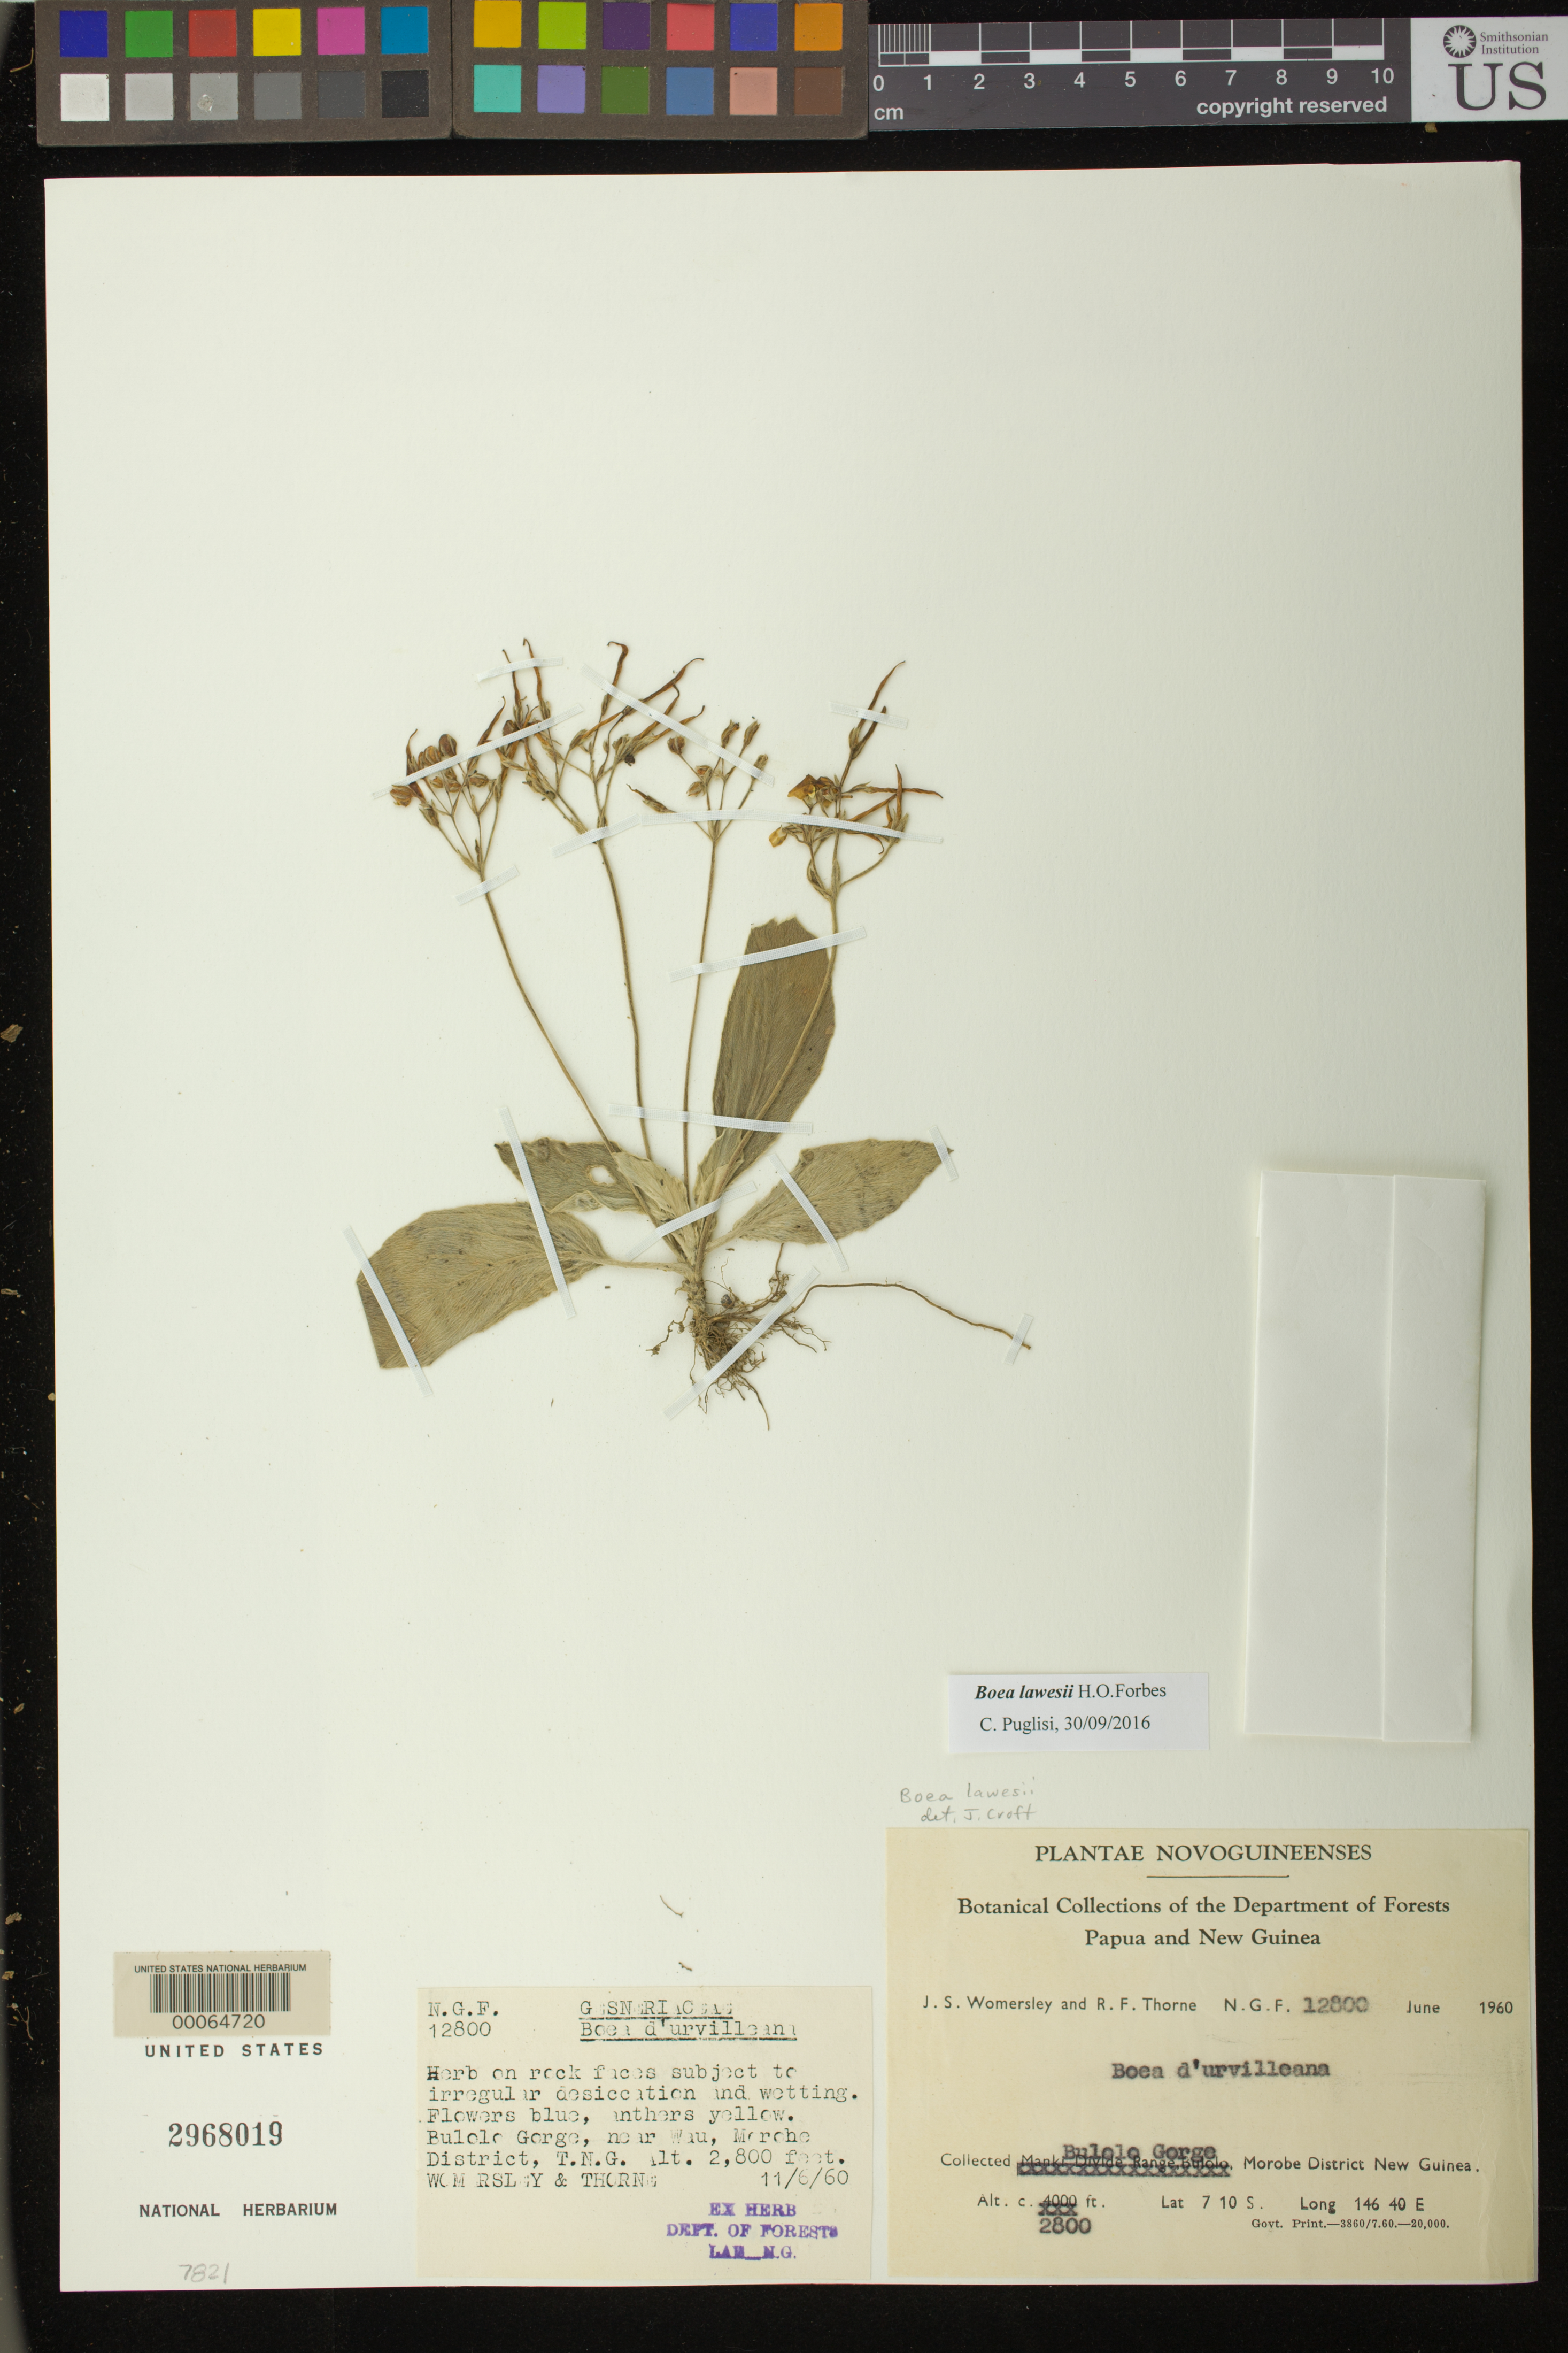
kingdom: Plantae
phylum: Tracheophyta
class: Magnoliopsida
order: Lamiales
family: Gesneriaceae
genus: Boea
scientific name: Boea lawesii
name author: H.O. Forbes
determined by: Croft, J.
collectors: J. S. Womersley & R. F. Thorne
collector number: NGF 1288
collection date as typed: Jun 1960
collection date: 1960-06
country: Papua New Guinea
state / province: Morobe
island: New Guinea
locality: Morobe, Bulolo gorge, near wau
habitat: On rock faces subject to irregular desiccation and wetting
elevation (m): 853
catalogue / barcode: US 2968019